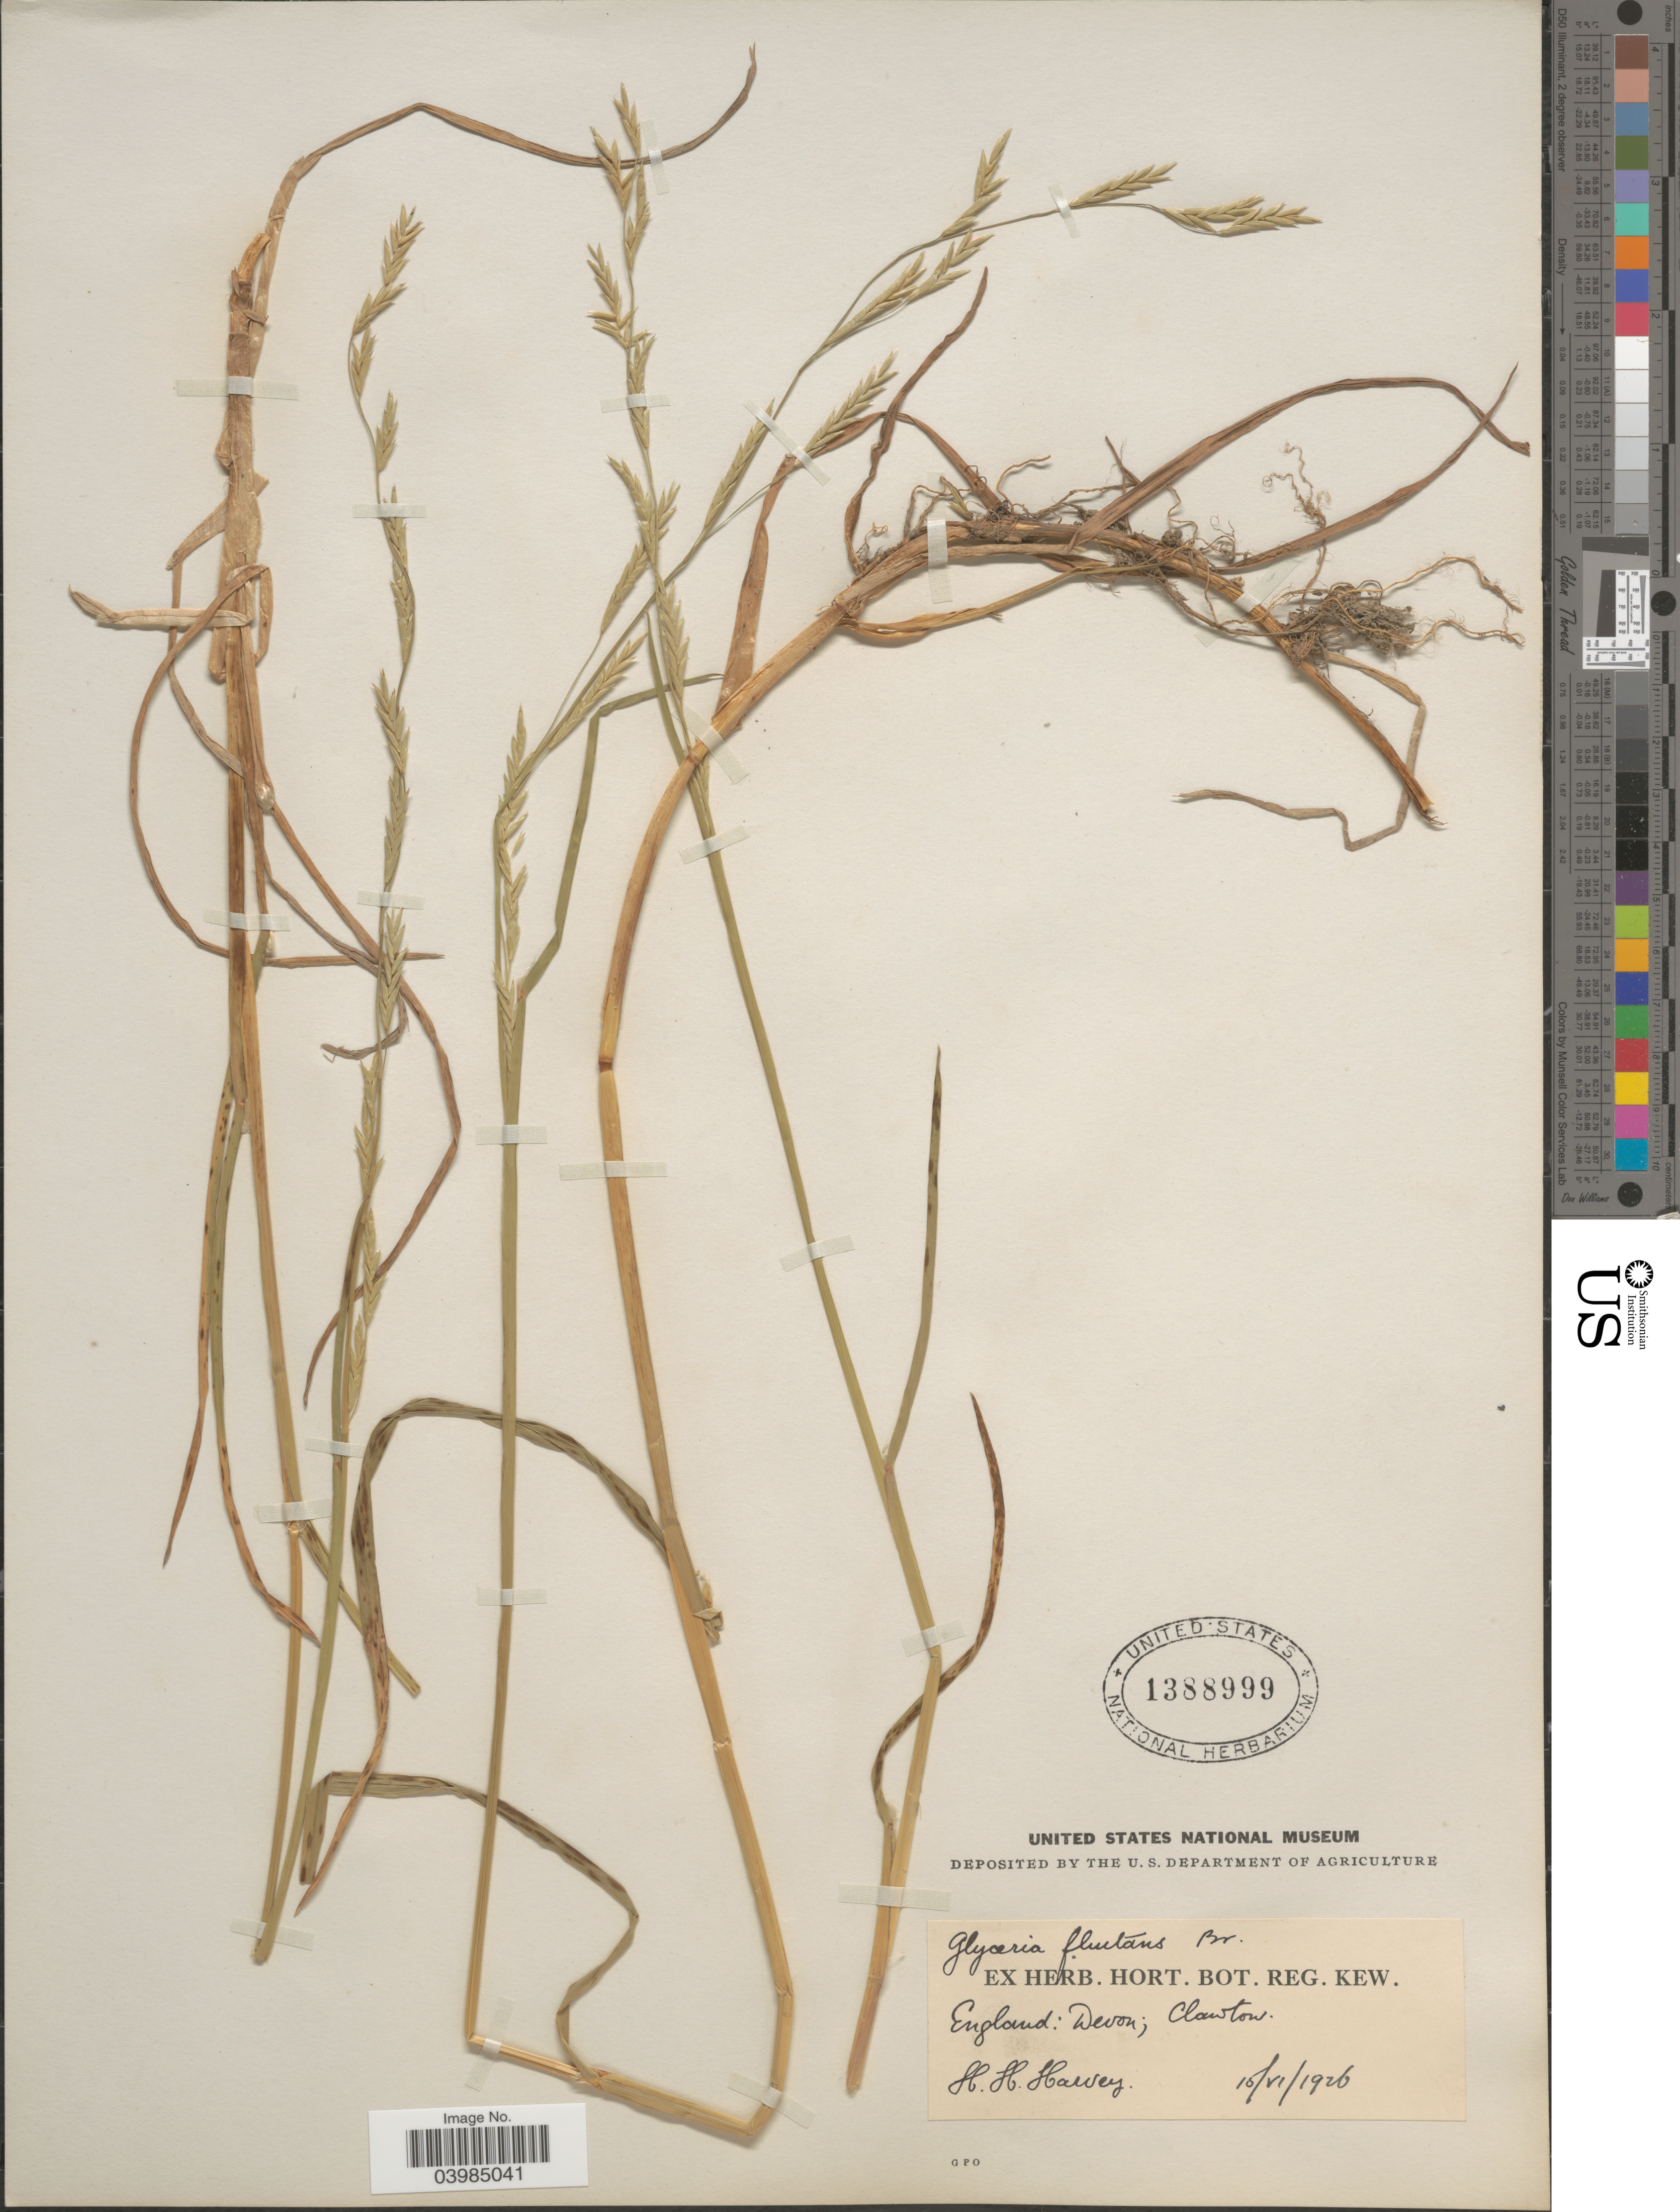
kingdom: Plantae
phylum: Tracheophyta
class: Liliopsida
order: Poales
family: Poaceae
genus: Glyceria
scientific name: Glyceria fluitans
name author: (L.) R. Br.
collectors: H. Harvey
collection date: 1926-06-15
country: United Kingdom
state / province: England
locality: Devon; Clawton.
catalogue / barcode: US 1388999